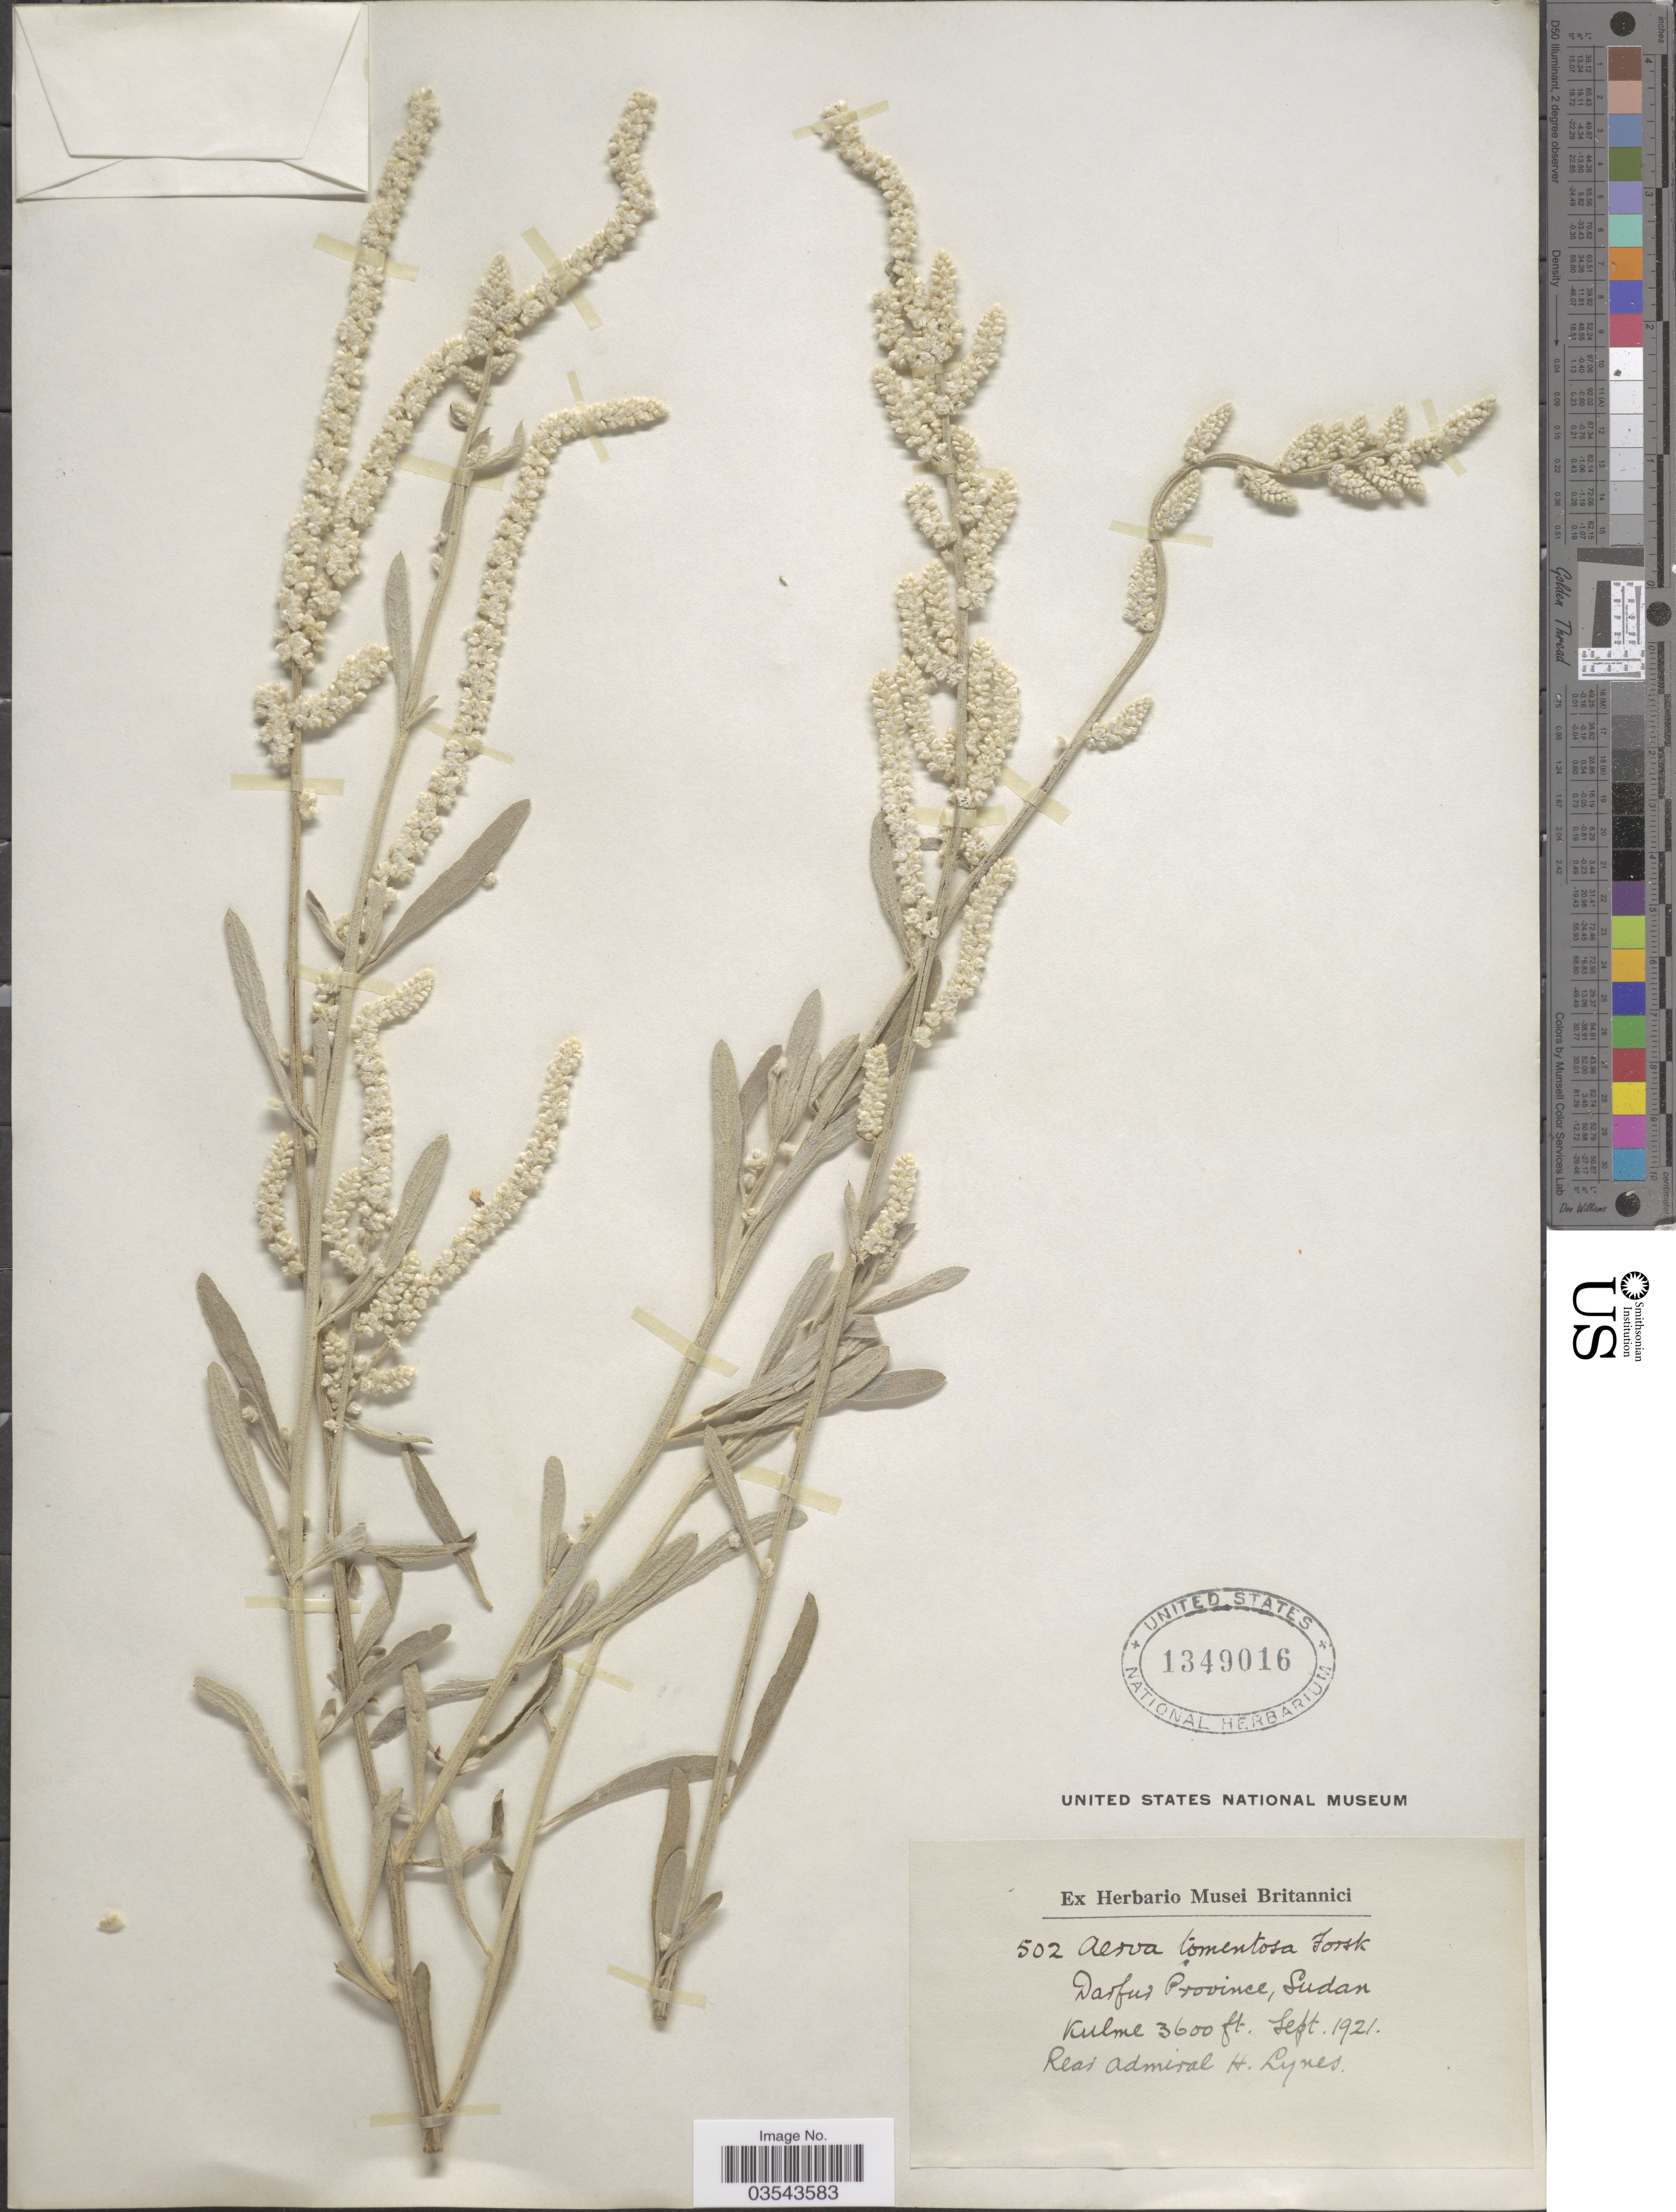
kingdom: Plantae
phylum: Tracheophyta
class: Magnoliopsida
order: Caryophyllales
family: Amaranthaceae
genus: Aerva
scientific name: Aerva tomentosa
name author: Forssk.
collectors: H. Lynes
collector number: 502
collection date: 1921-09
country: Sudan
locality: Darfur Province, Kulme.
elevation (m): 1097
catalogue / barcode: US 1349016